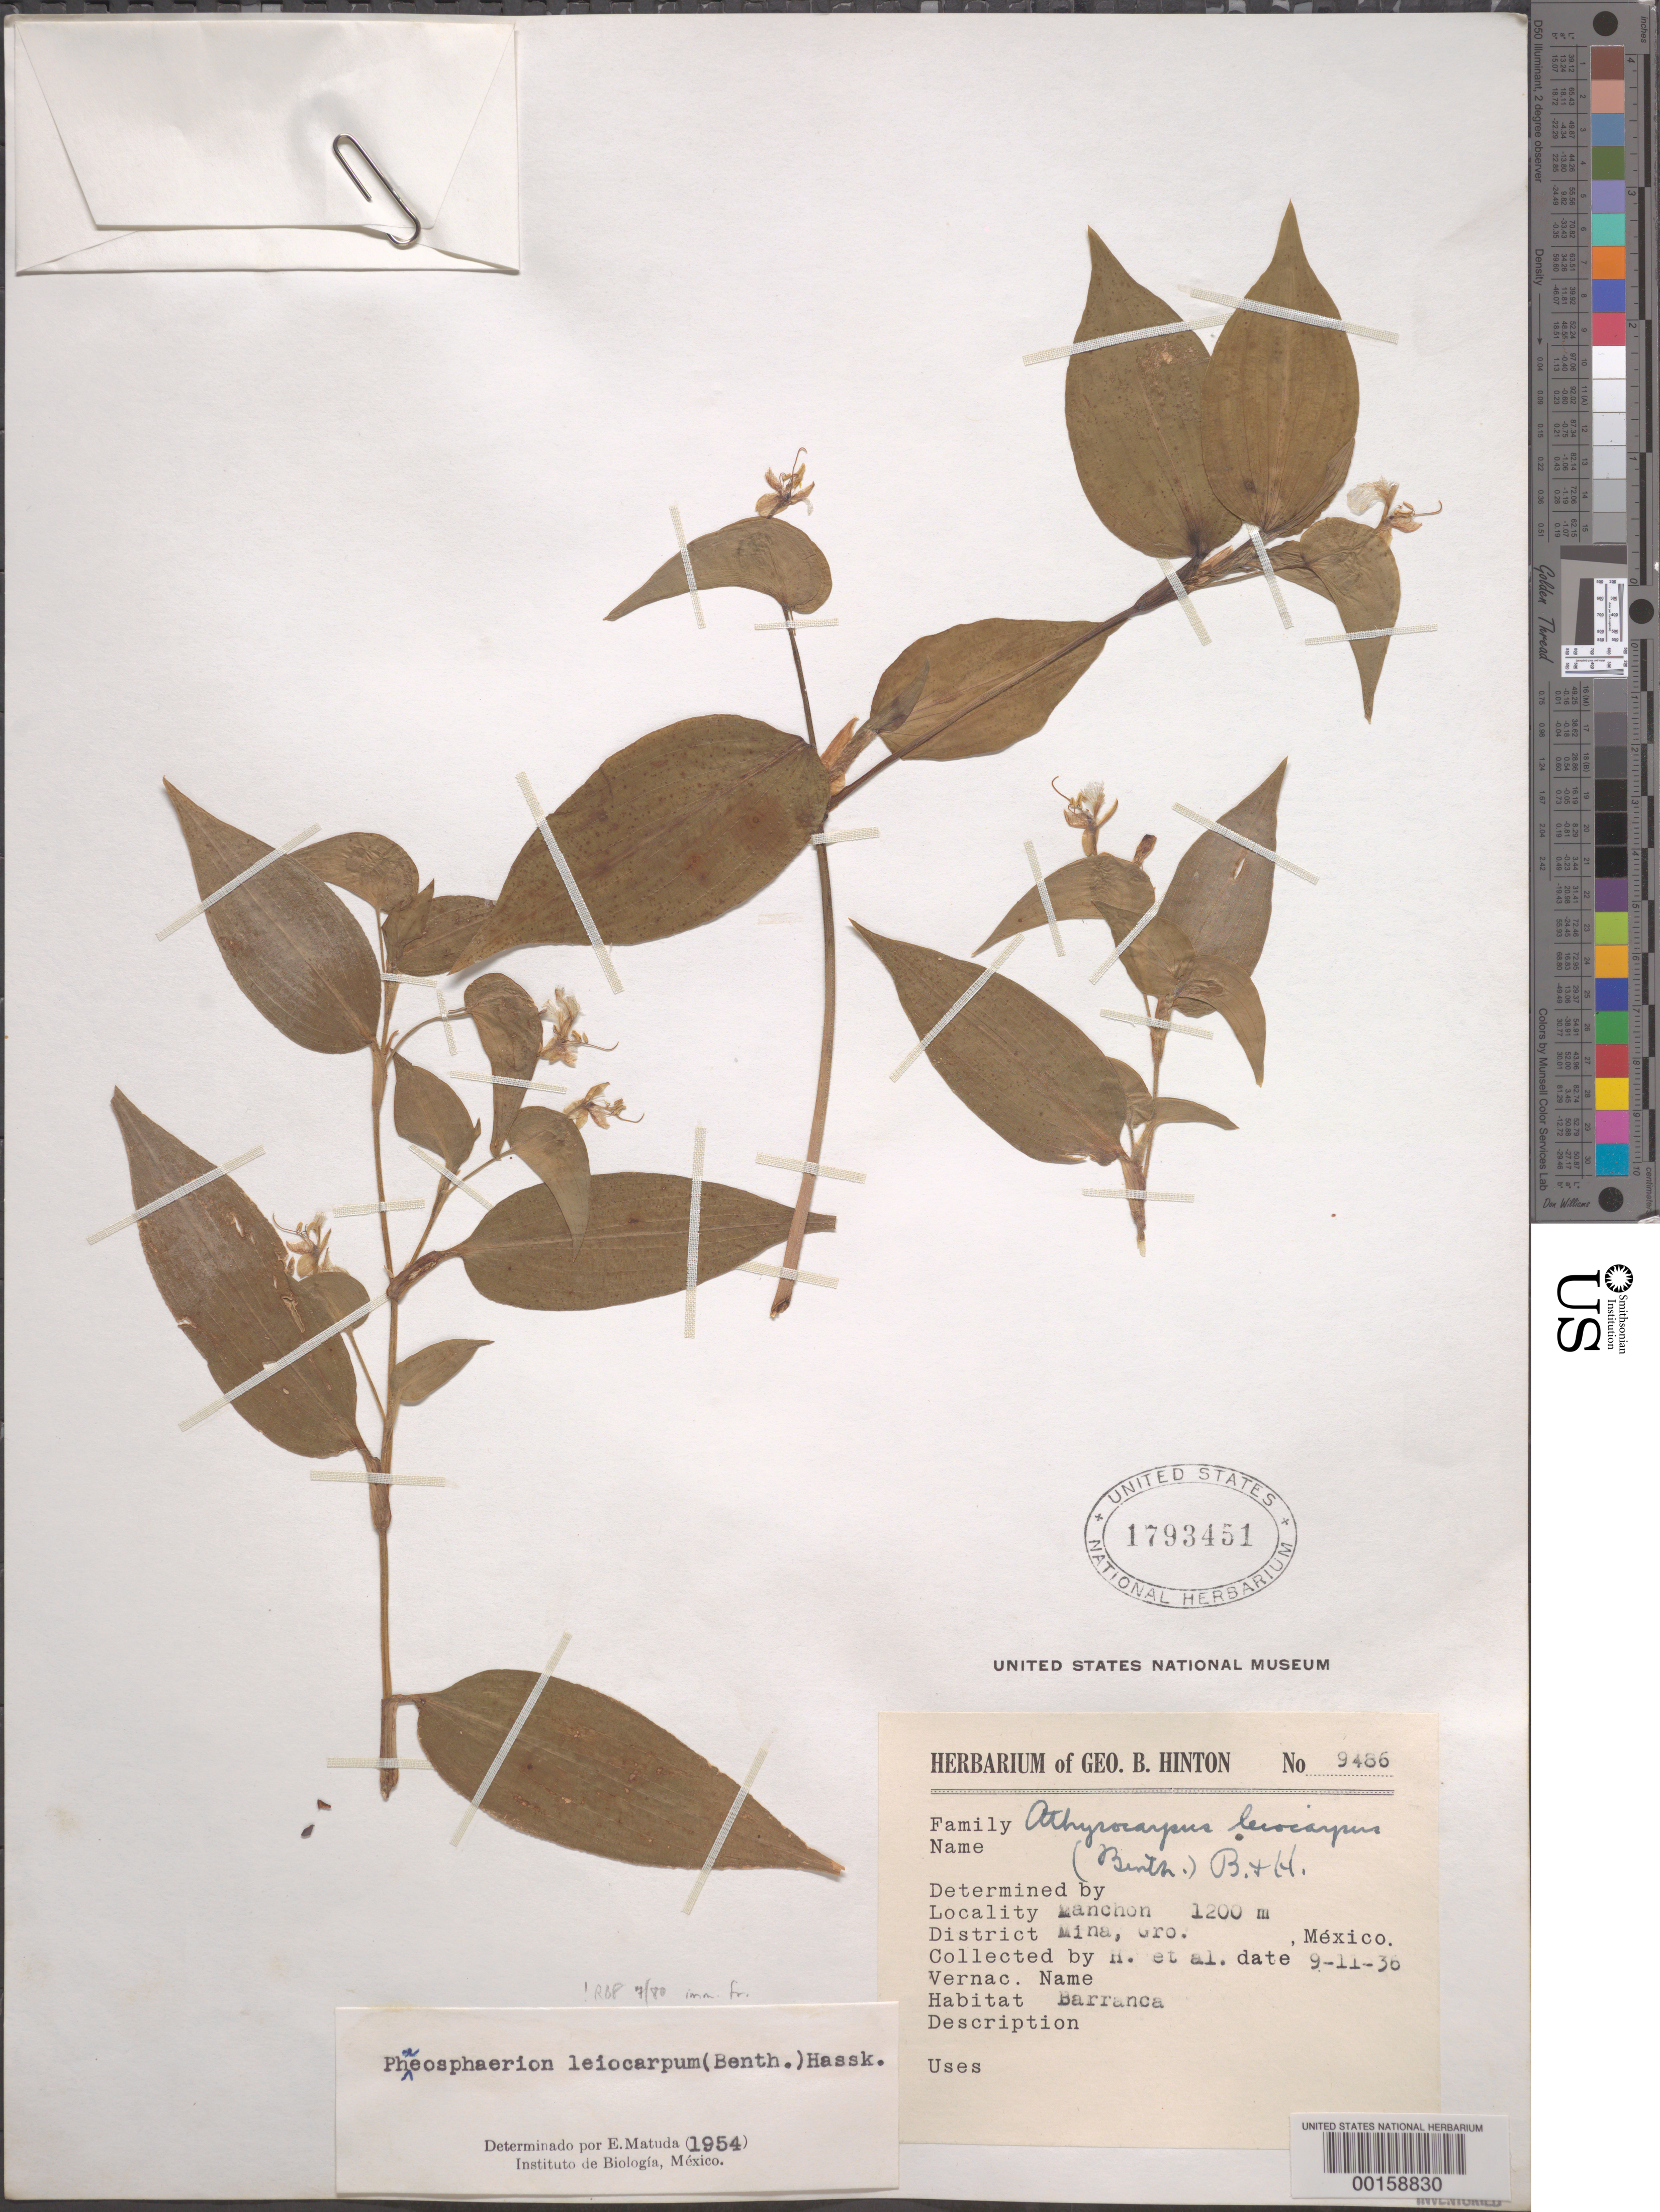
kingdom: Plantae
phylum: Tracheophyta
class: Liliopsida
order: Commelinales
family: Commelinaceae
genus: Commelina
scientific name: Commelina leiocarpa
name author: Benth.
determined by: Matuda, E.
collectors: G. B. Hinton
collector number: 9486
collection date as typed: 11 Sep 1936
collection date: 1936-09-11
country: Mexico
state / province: Guerrero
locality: Mina mun. (?), Manchon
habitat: Barranca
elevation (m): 1200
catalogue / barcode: US 1793451